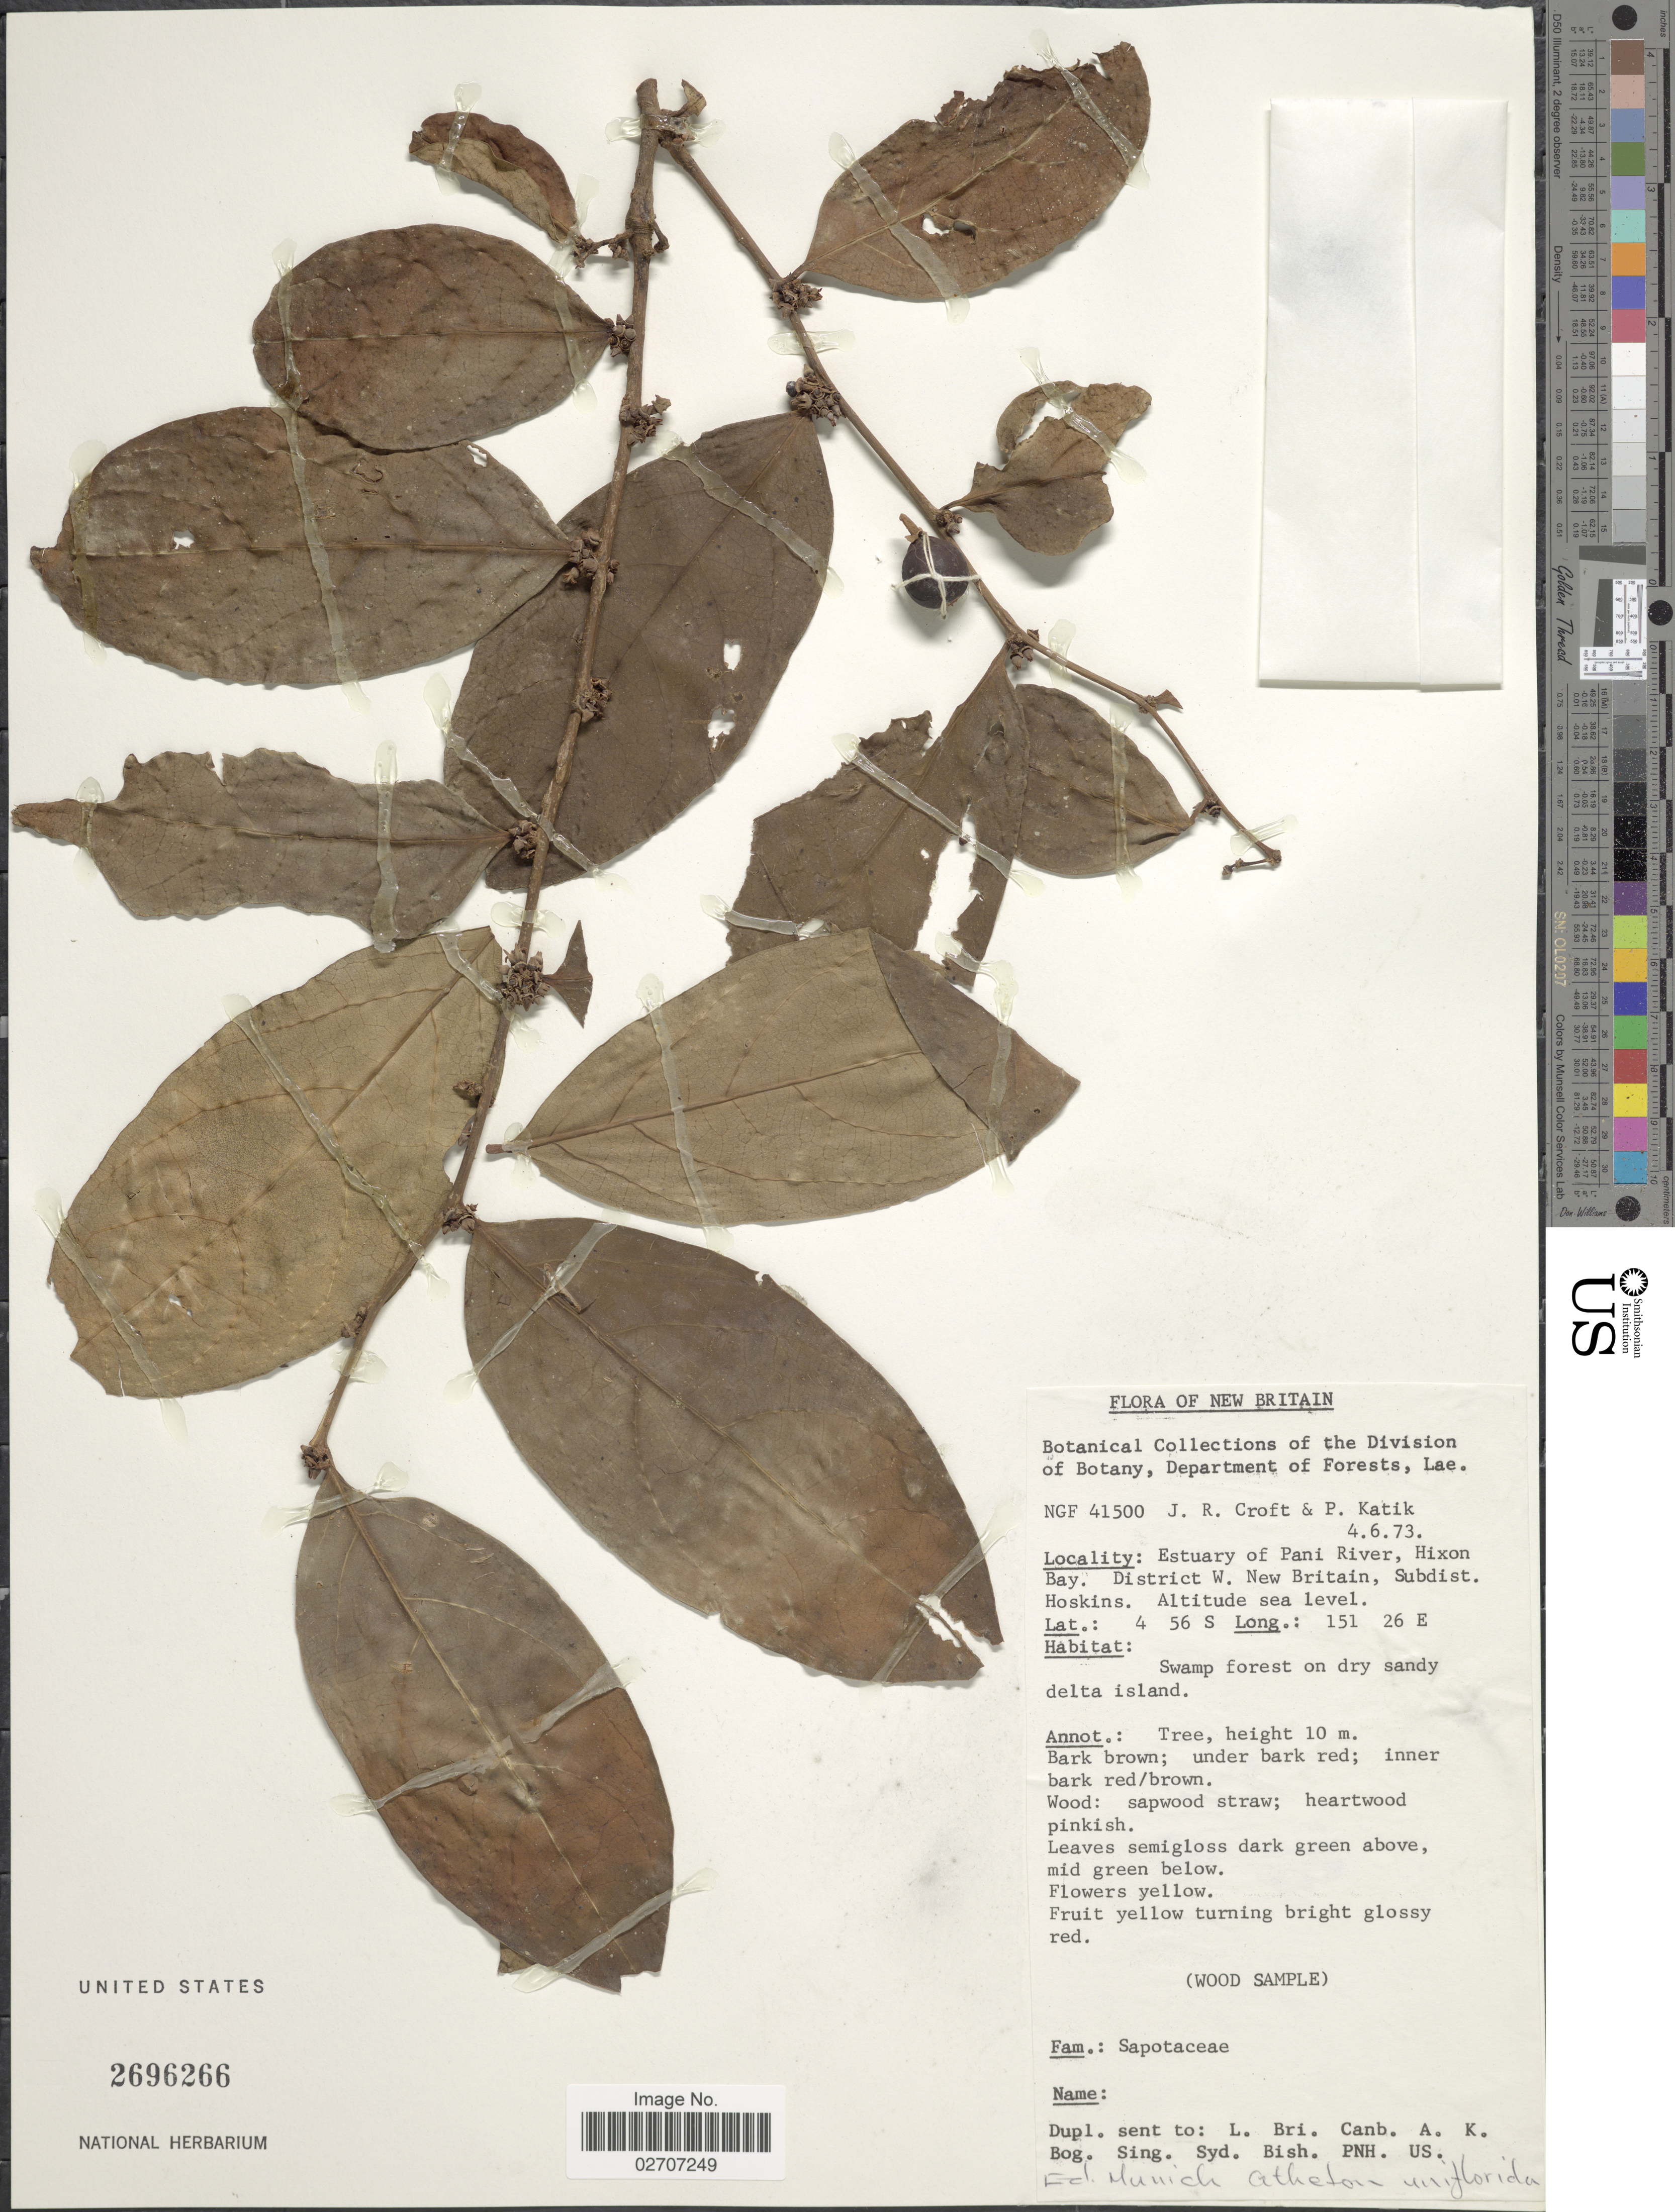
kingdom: Plantae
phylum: Tracheophyta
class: Magnoliopsida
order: Ericales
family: Sapotaceae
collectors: J. R. Croft & P. Katik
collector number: NGF41500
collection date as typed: Transcribed d/m/y: 4/6/73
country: Papua New Guinea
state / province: West New Britain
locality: New Britain, Estuary of Pani River, Hixon Bay. District W. New Britain, Subdist. Hoskins.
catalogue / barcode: US 2696266